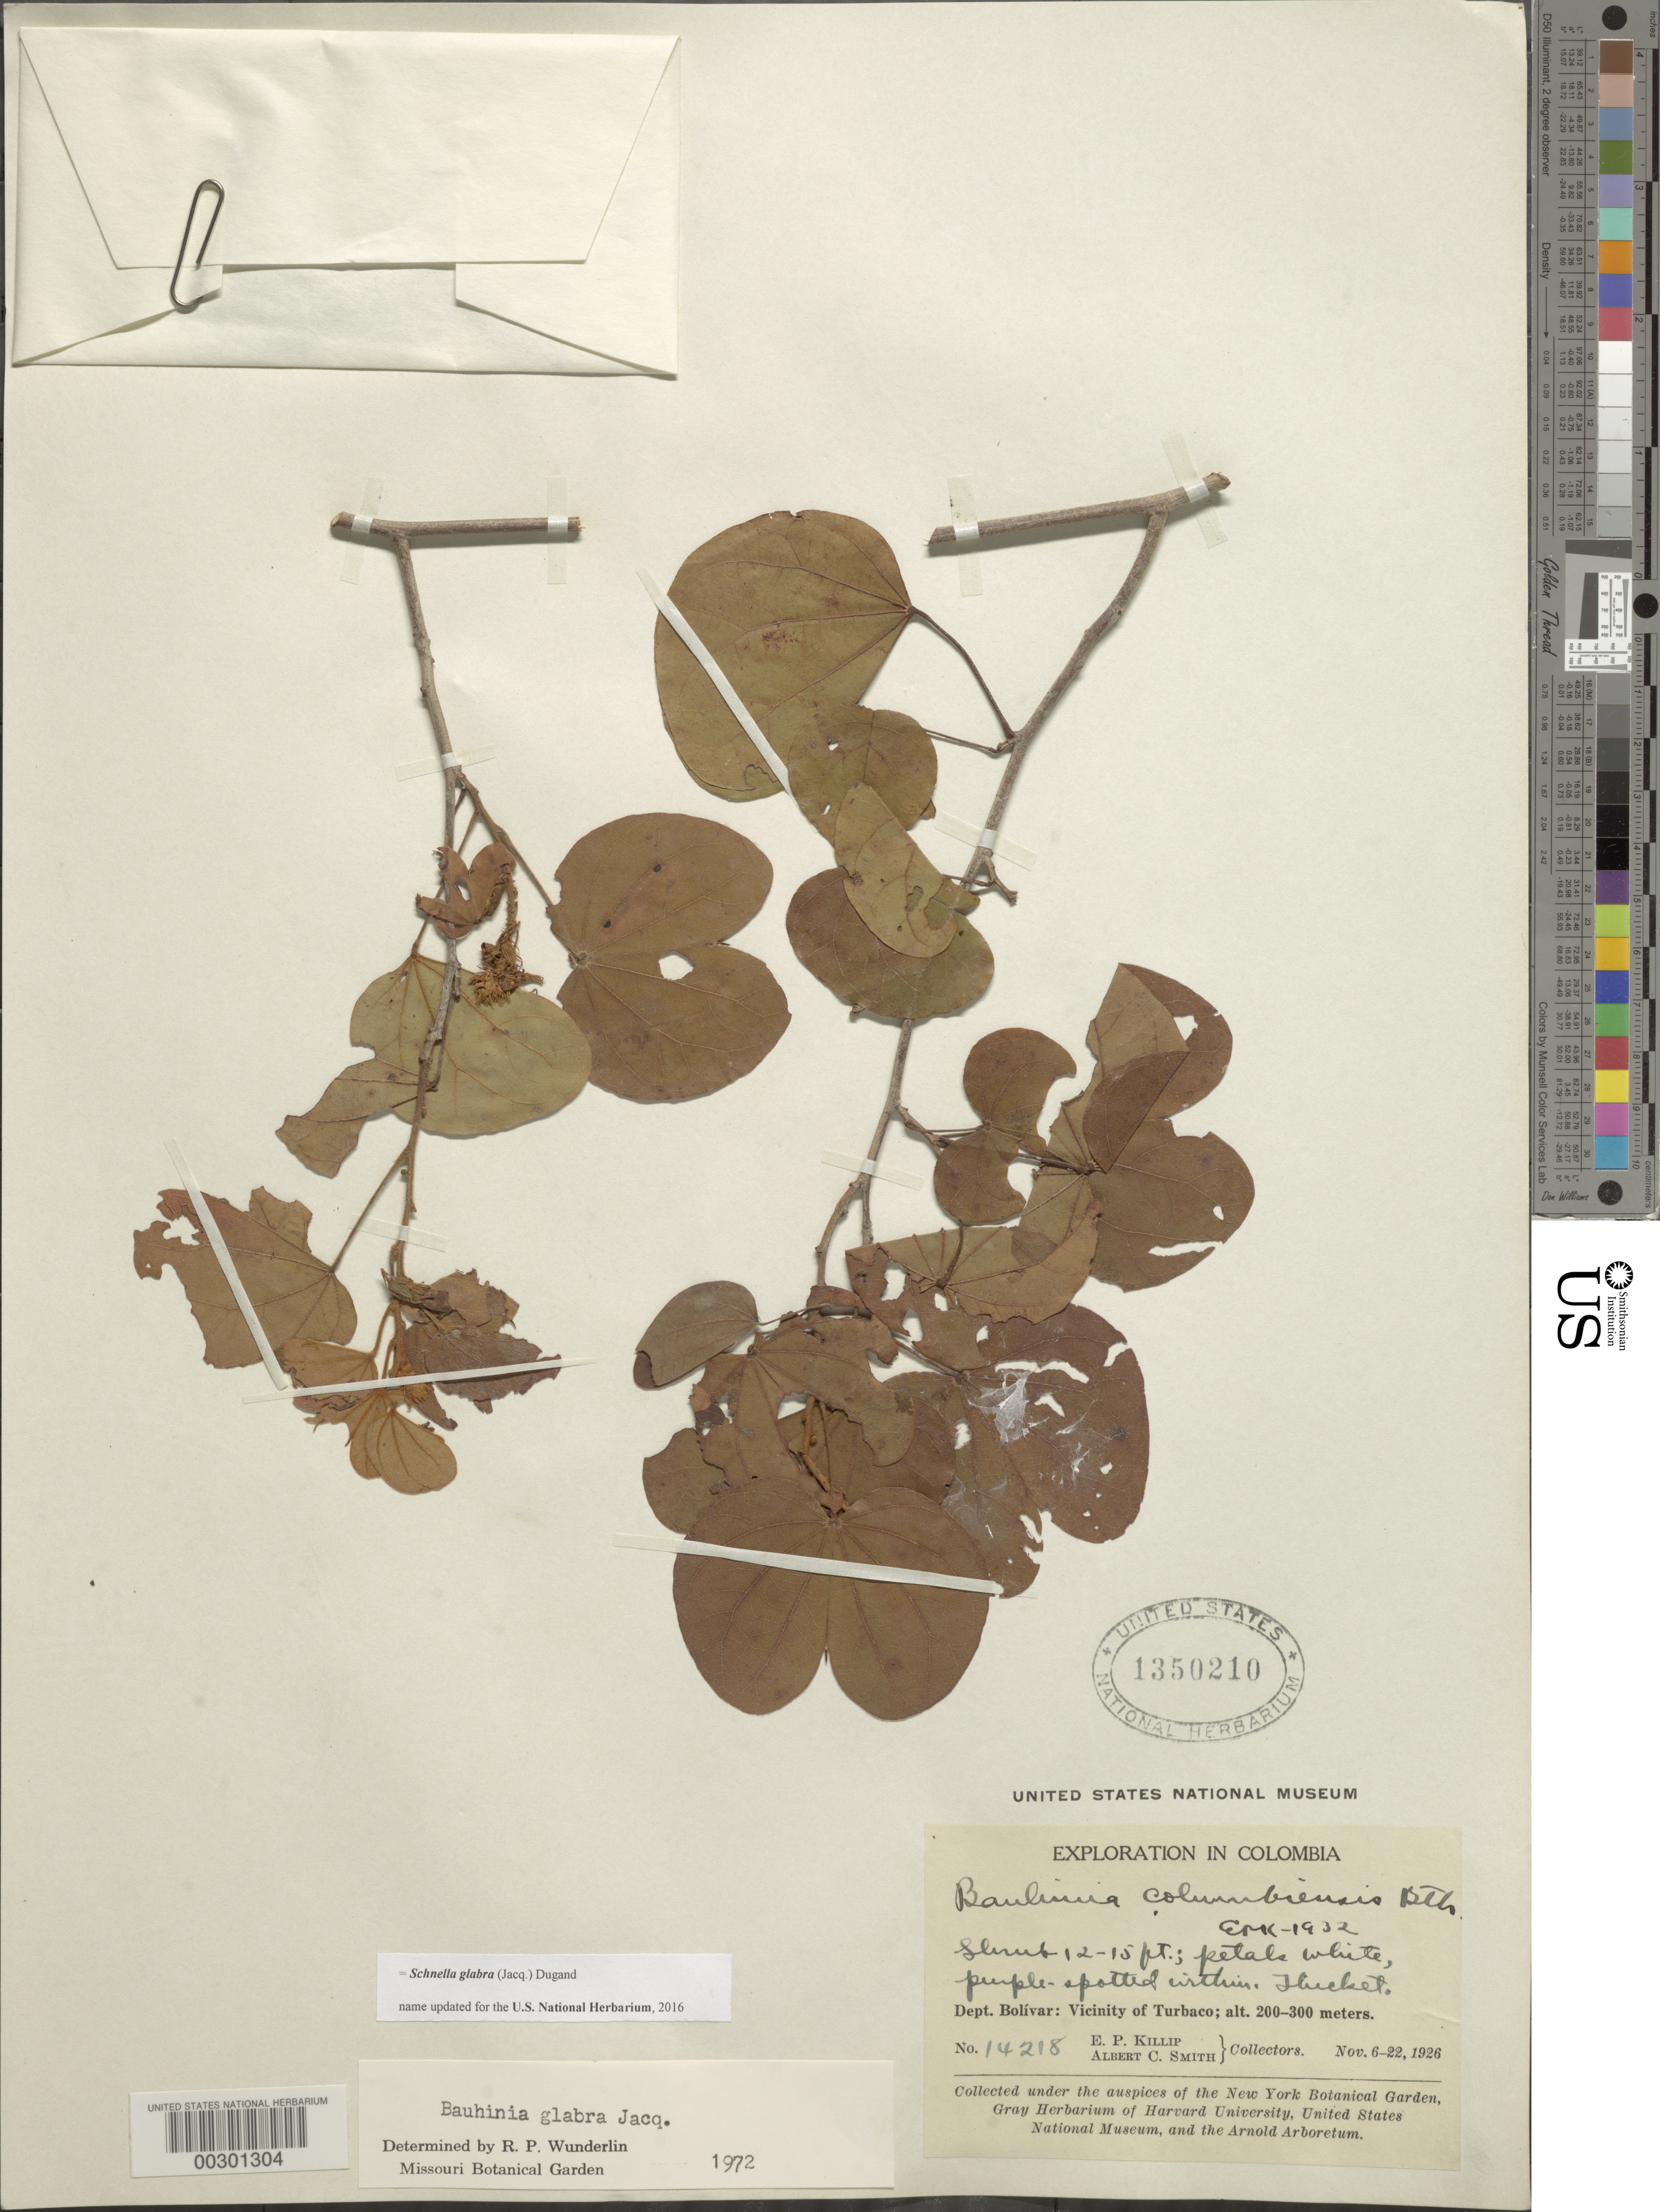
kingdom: Plantae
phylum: Tracheophyta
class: Magnoliopsida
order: Fabales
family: Fabaceae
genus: Schnella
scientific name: Schnella glabra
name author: (Jacq.) Dugand G.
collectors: E. P. Killip & A. C. Smith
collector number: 14218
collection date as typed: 06 Nov 1926 to 22 Nov 1926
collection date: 1926-11-06/1926-11-22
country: Colombia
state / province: Bolívar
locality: Dept. Bolívar: Vicinity of Turbaco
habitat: Thicket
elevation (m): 200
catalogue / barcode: US 1350210